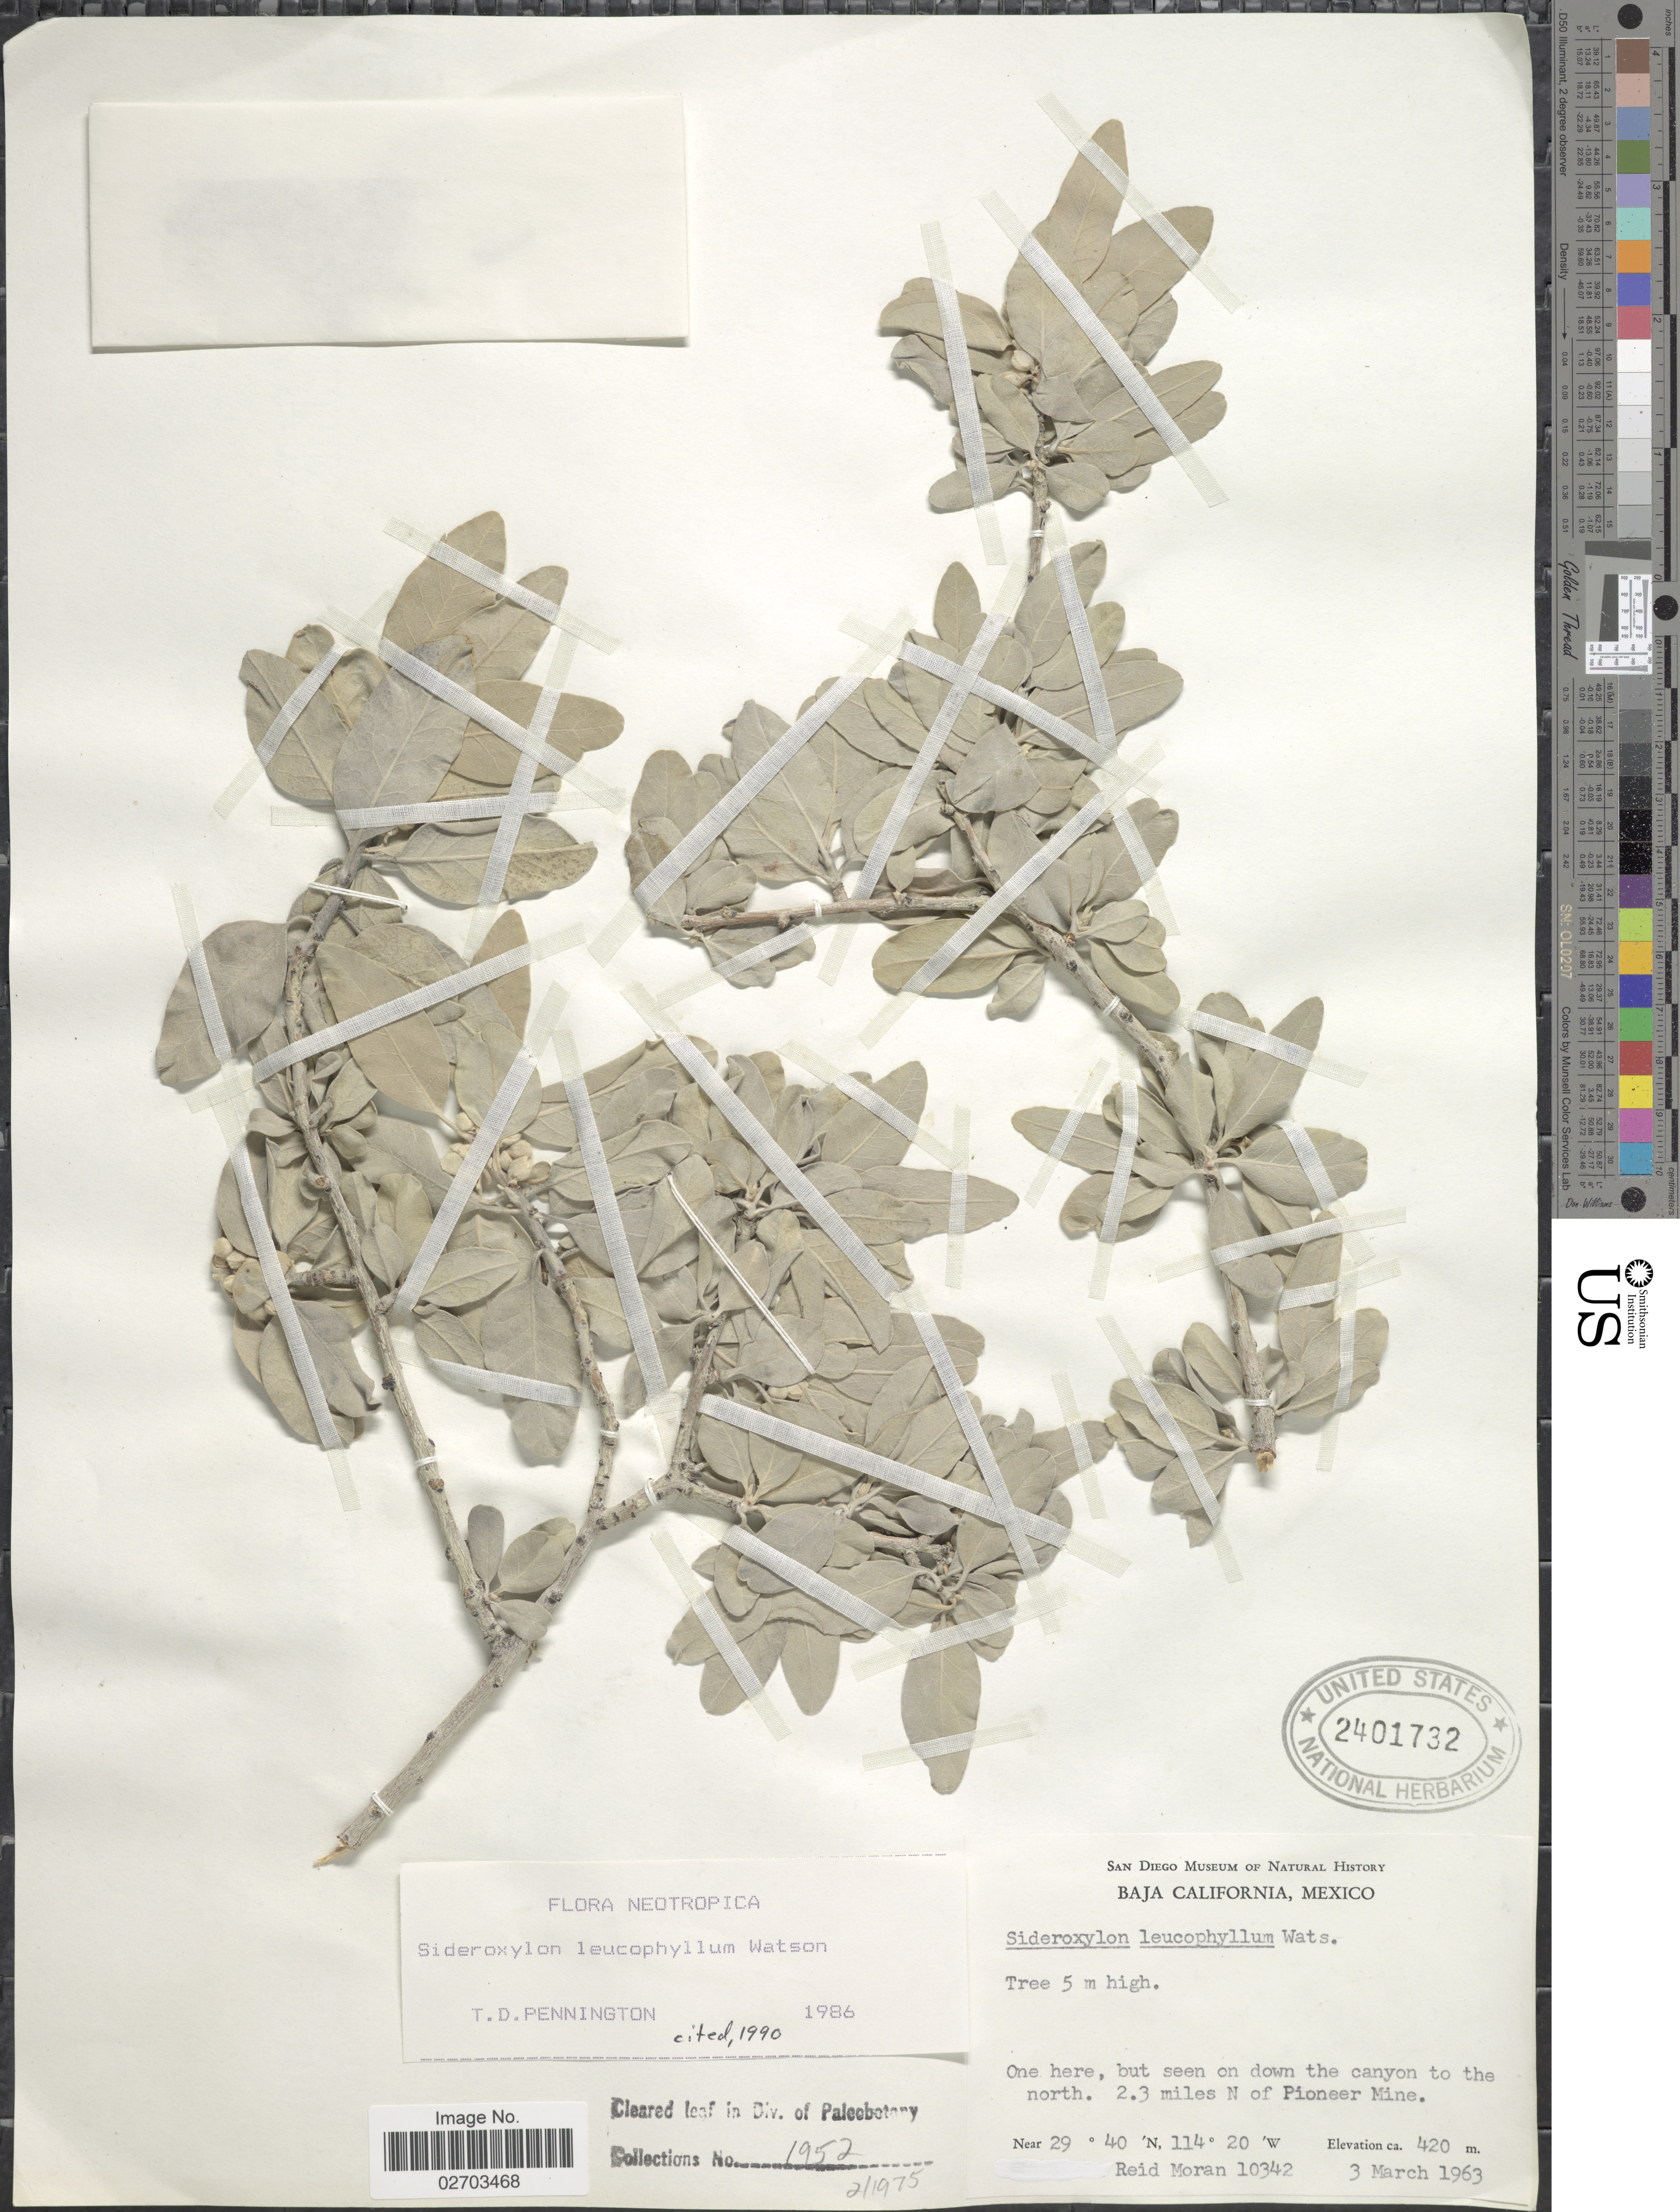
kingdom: Plantae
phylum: Tracheophyta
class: Magnoliopsida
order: Ericales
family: Sapotaceae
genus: Sideroxylon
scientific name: Sideroxylon leucophyllum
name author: S. Watson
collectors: R. V. Moran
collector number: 10342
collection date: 1963-03-03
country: Mexico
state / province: Baja California Norte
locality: One here, but seen on down the canyon to the north. 2.3 miles N of Pioneer Mine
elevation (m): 420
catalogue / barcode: US 2401732